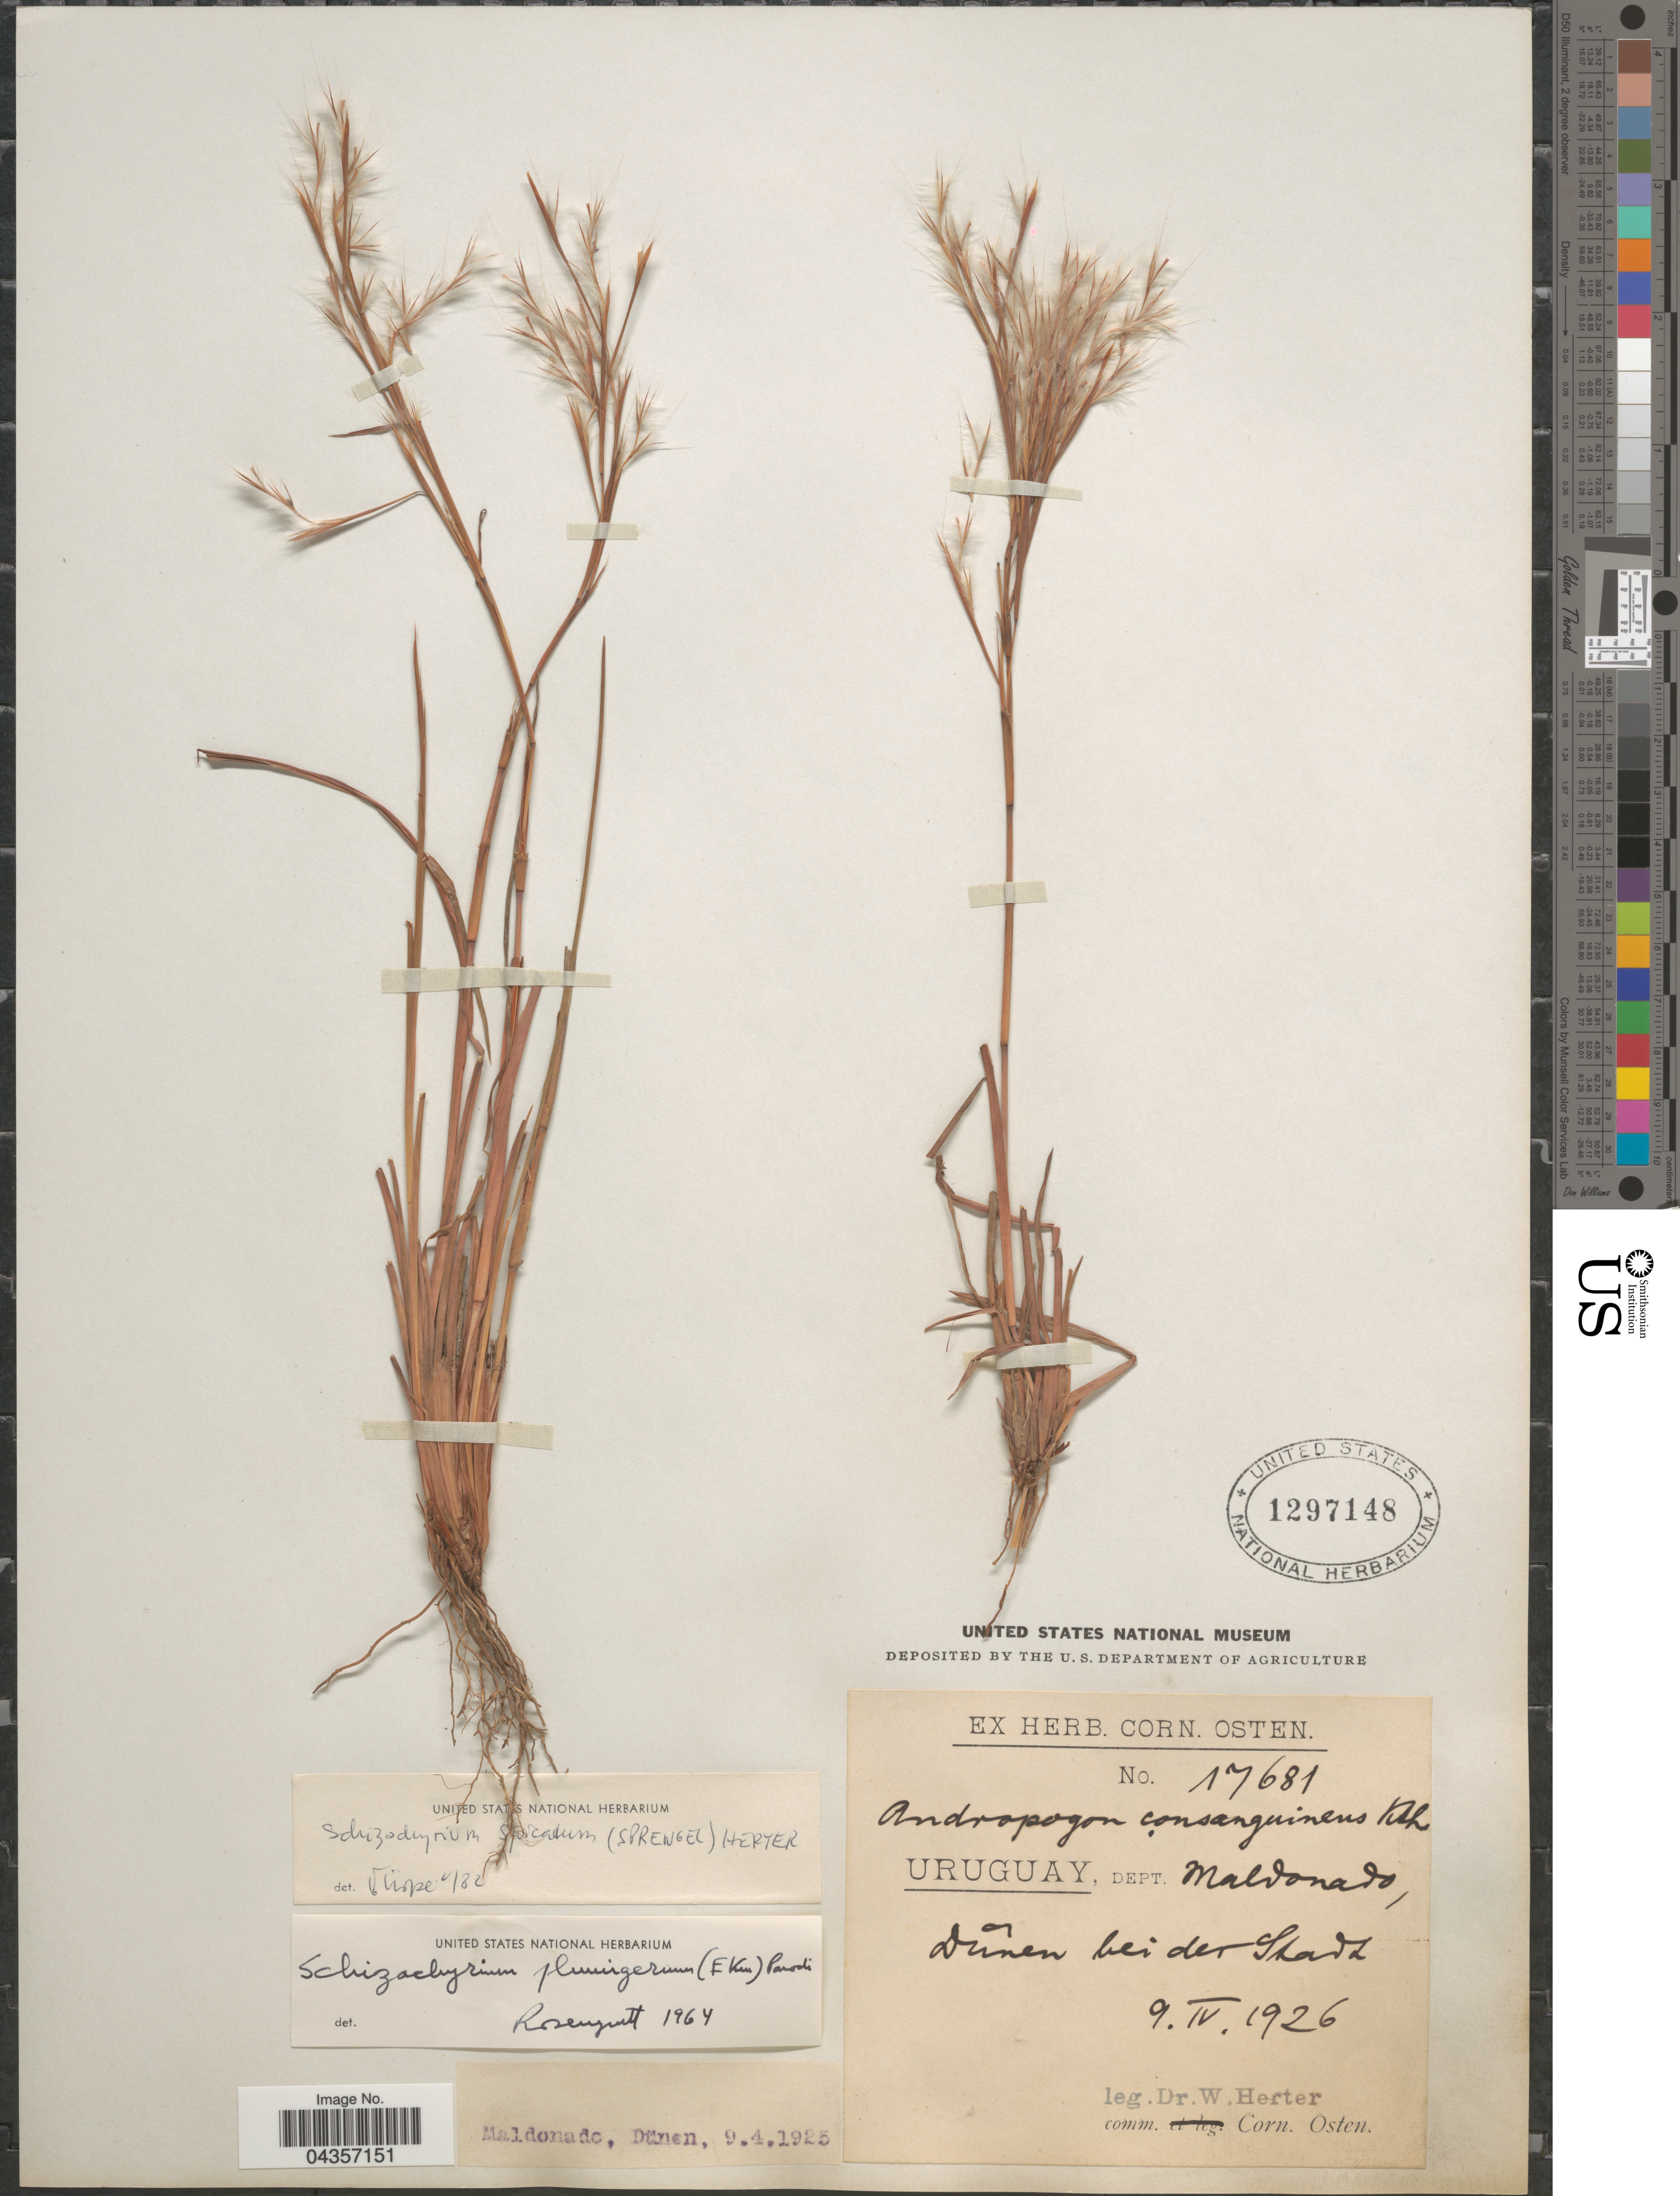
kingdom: Plantae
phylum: Tracheophyta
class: Liliopsida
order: Poales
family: Poaceae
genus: Schizachyrium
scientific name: Schizachyrium spicatum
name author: (Spreng.) Wipff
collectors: W. G. Herter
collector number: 17681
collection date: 1926-04-09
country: Uruguay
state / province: Maldonado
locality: Dept. Maldonado. Dûnen bei der Stadt.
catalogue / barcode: US 1297148